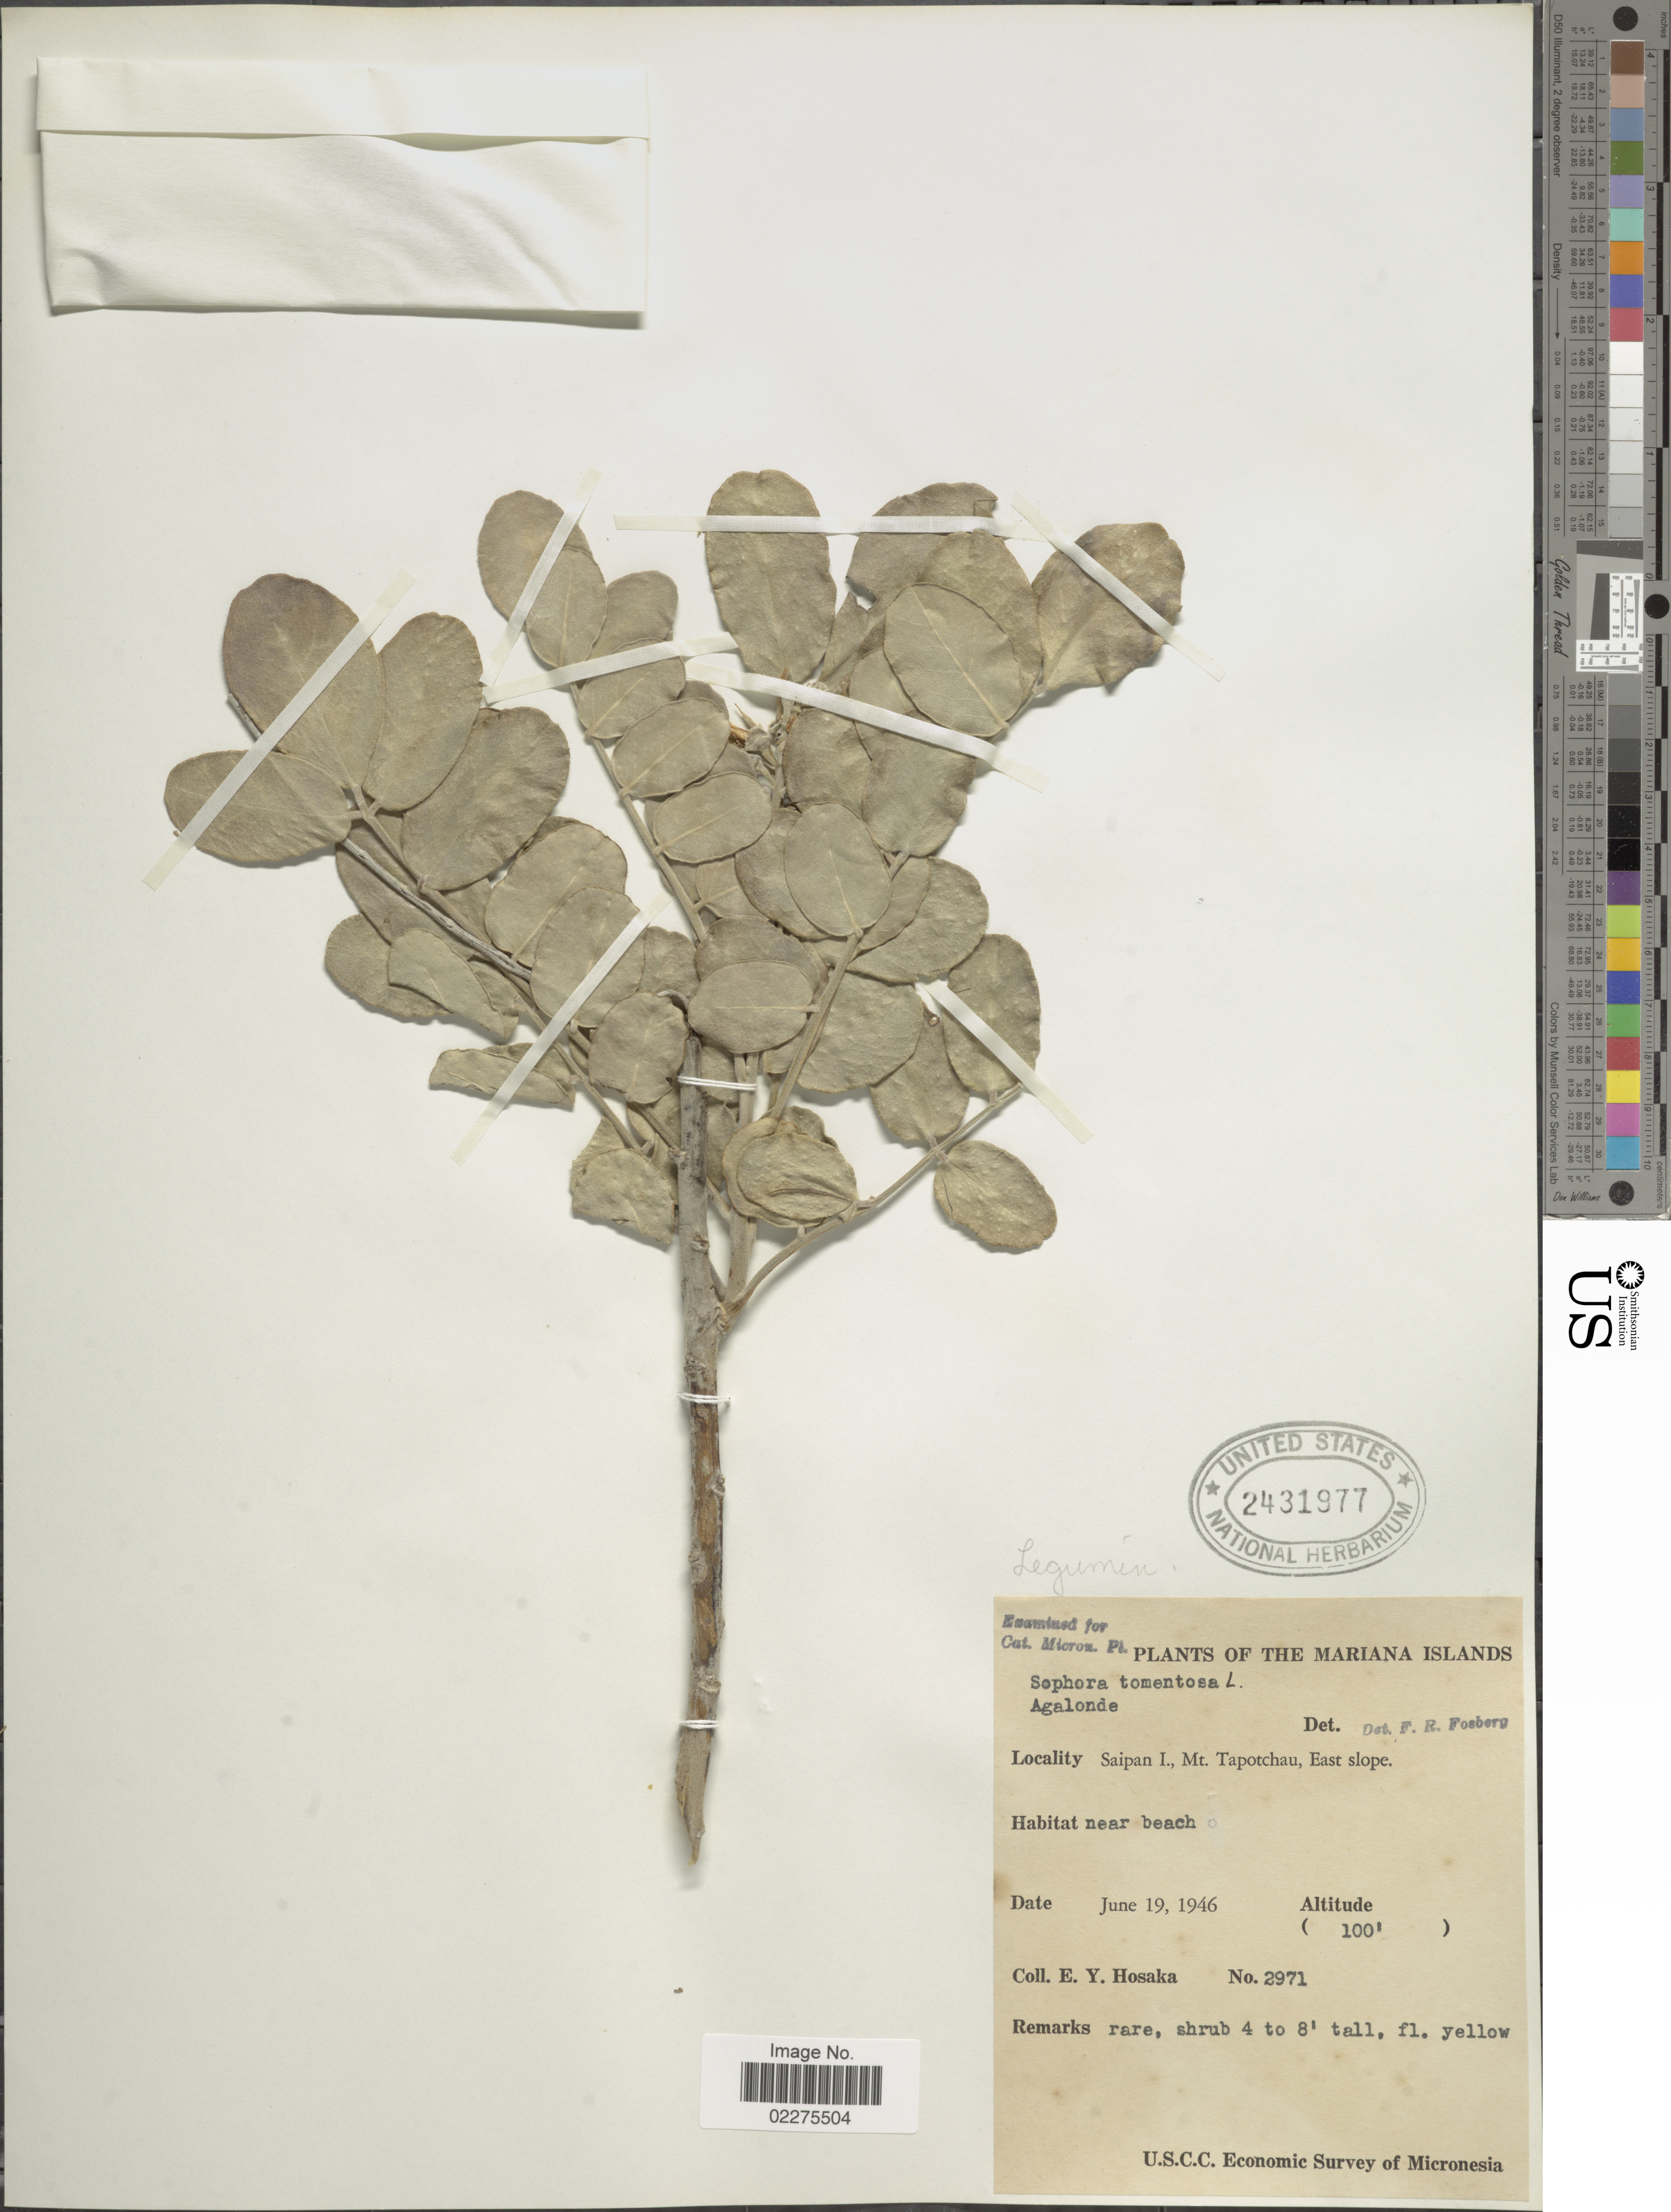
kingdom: Plantae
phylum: Tracheophyta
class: Magnoliopsida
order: Fabales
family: Fabaceae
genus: Sophora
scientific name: Sophora tomentosa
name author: L.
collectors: E. Y. Hosaka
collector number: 2971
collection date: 1946-06-19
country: Northern Mariana Islands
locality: Mariana Islands. Saipan I., Mt. Tapotchau, East slope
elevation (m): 30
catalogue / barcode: US 2431977